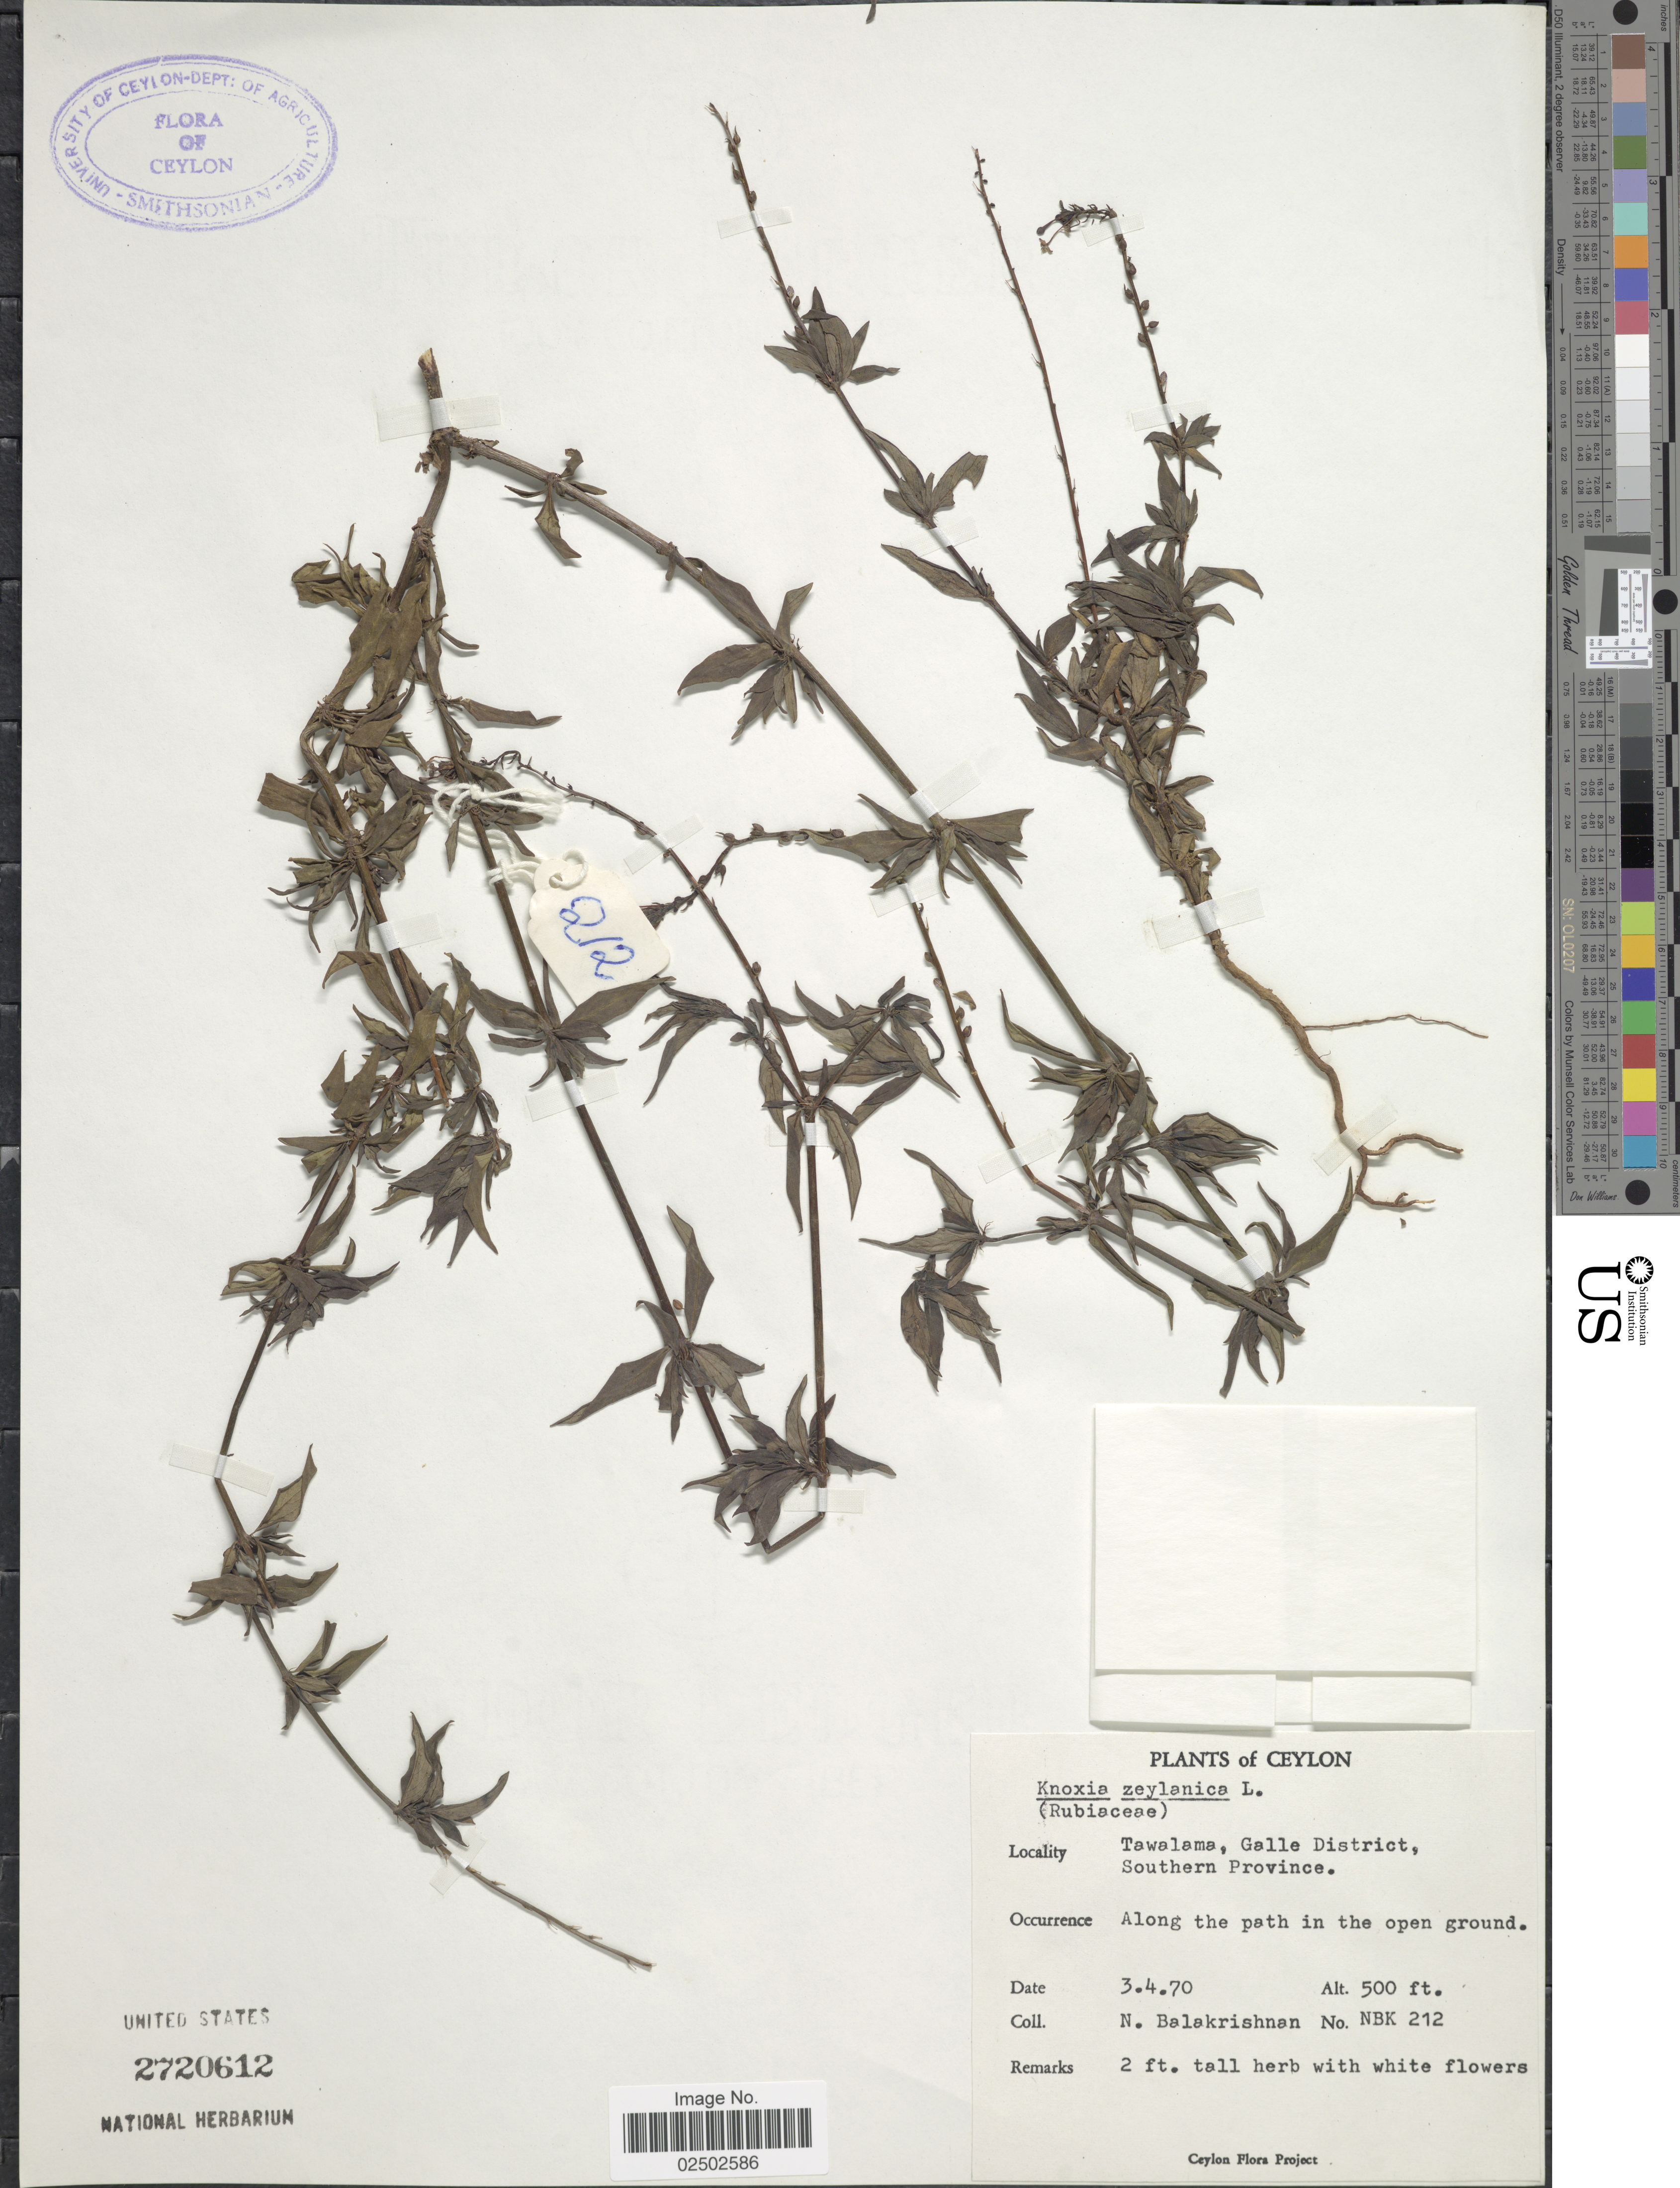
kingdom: Plantae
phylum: Tracheophyta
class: Magnoliopsida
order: Gentianales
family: Rubiaceae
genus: Knoxia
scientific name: Knoxia zeylanica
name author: L.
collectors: N. Balakrishnan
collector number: NBK 212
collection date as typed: Transcribed d/m/y: 3/4/70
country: Sri Lanka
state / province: Southern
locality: Ceylon, Tawalama, Galle District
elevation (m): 152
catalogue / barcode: US 2720612